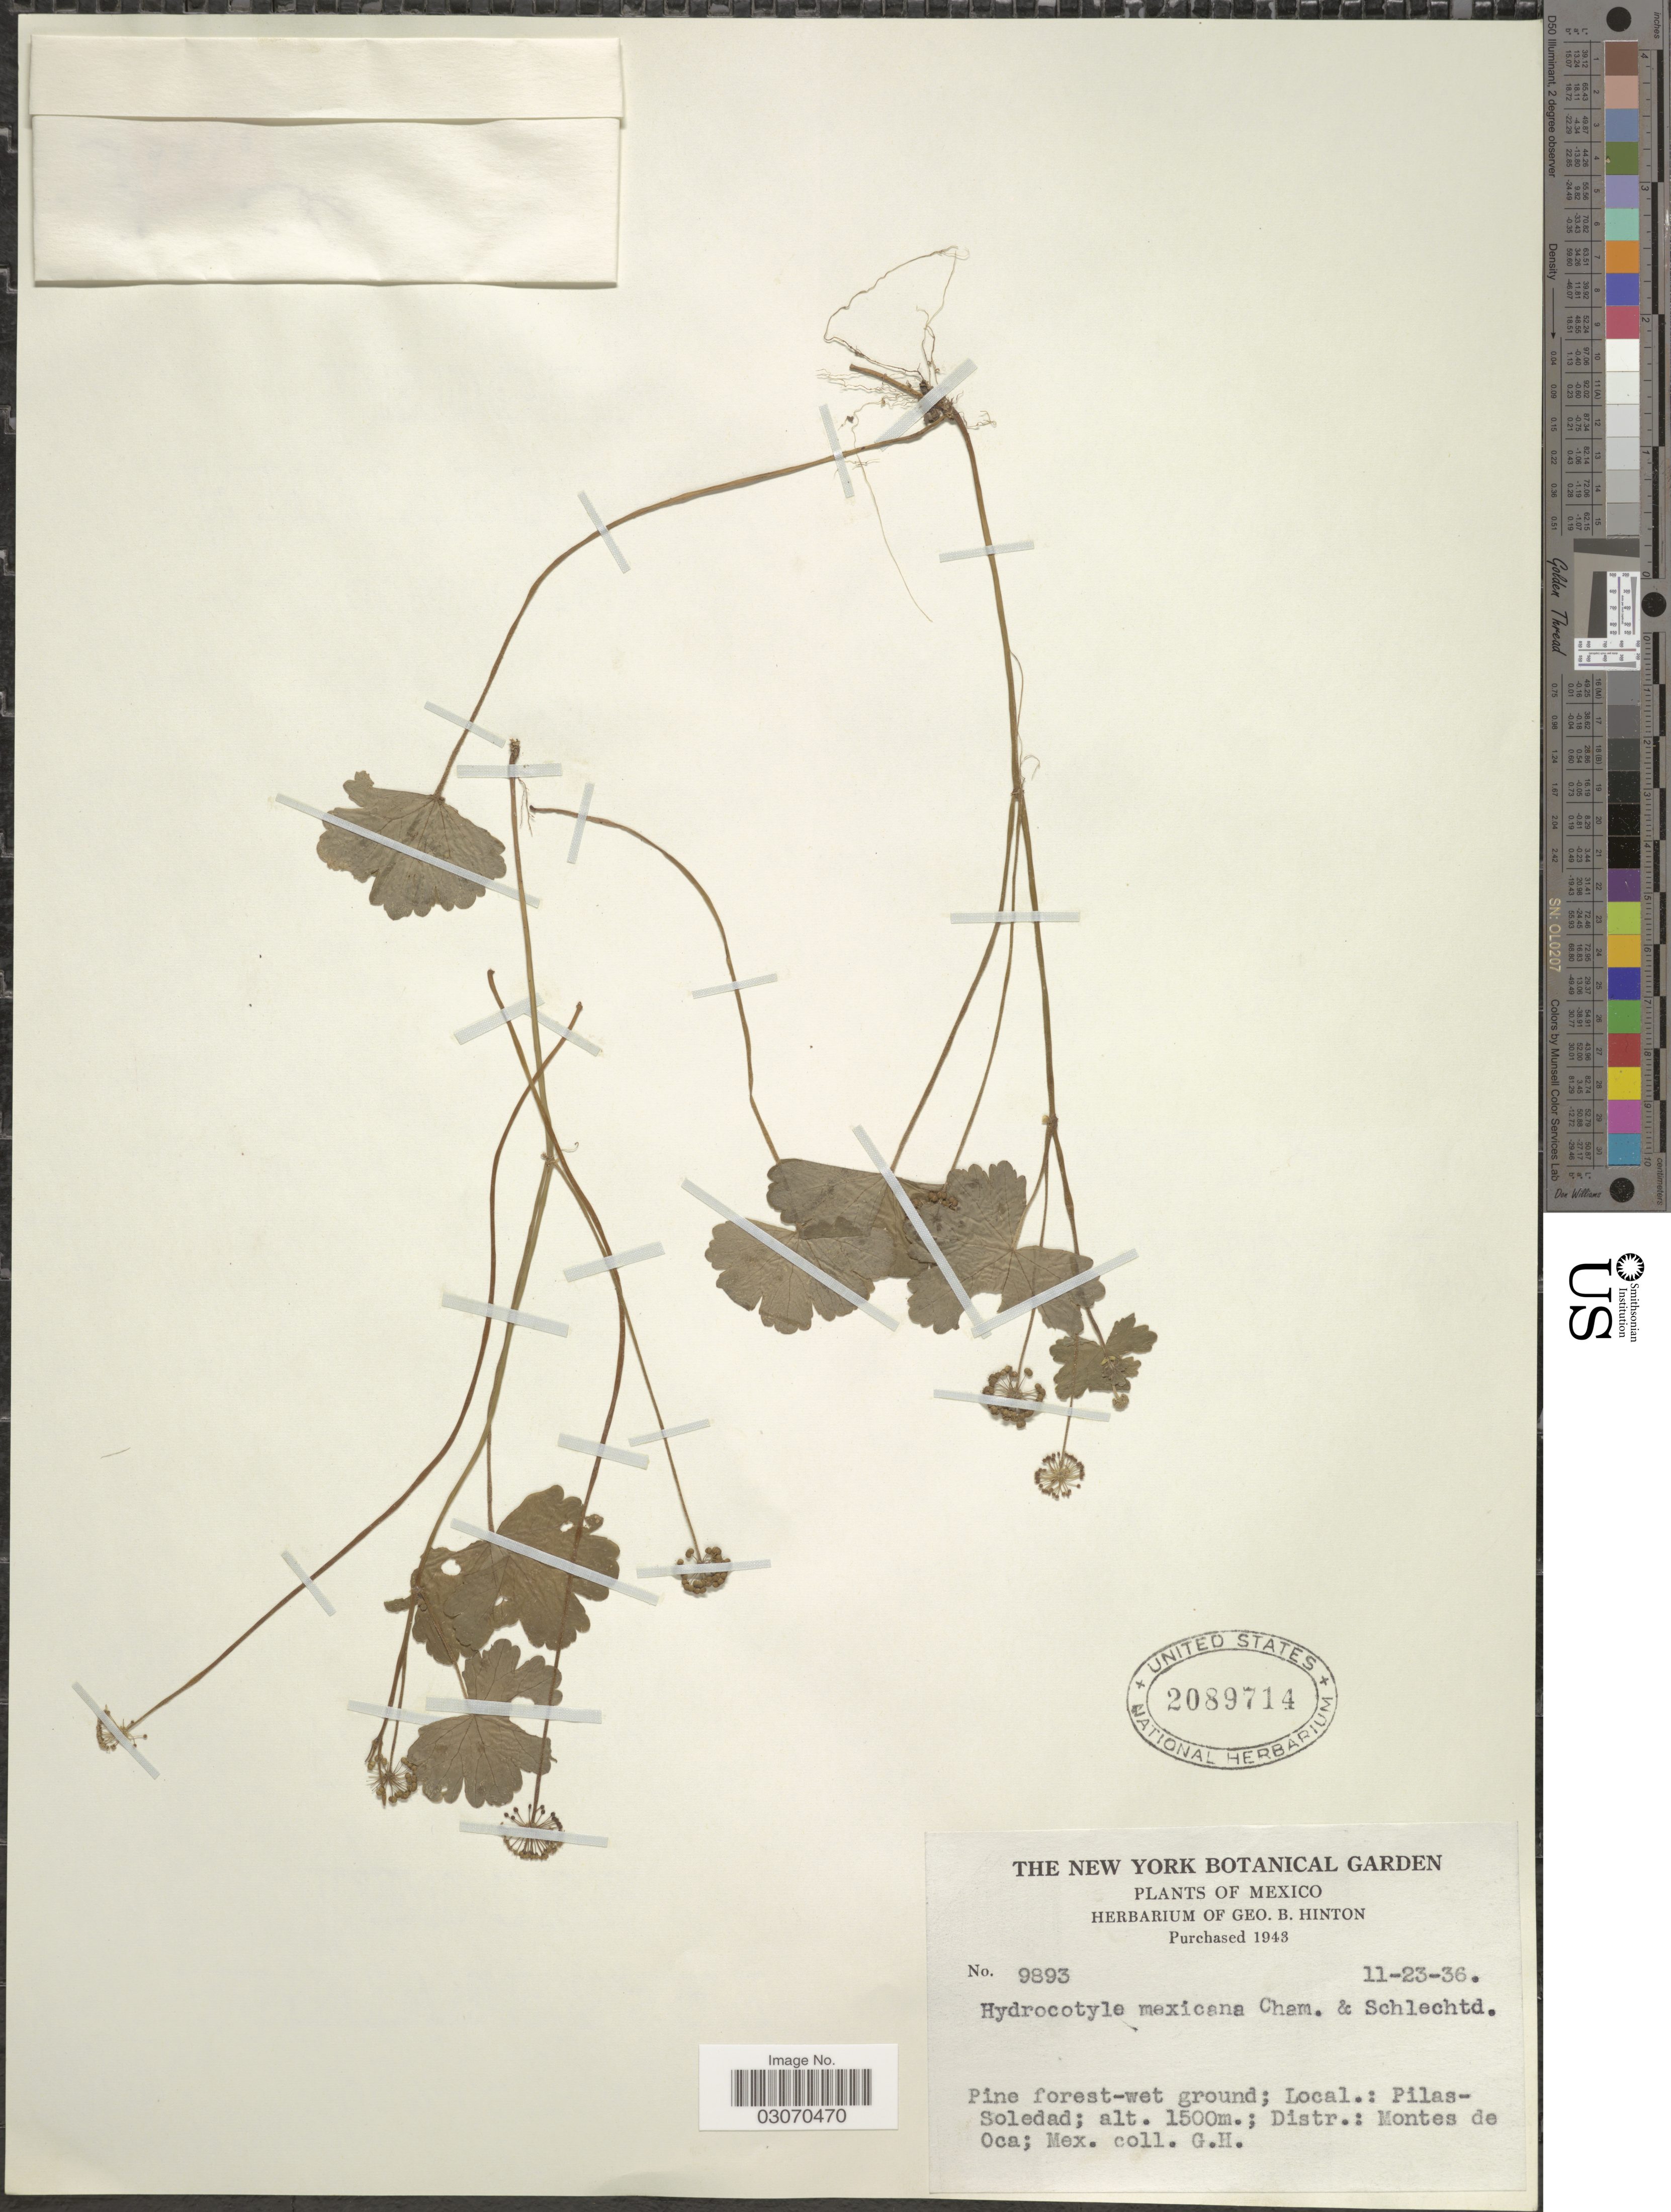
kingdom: Plantae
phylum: Tracheophyta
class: Magnoliopsida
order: Apiales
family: Araliaceae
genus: Hydrocotyle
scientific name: Hydrocotyle mexicana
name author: Schltdl. & Cham.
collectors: G. B. Hinton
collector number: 9893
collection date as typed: Transcribed d/m/y: 23/11/36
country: Mexico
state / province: Guerrero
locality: Pilas-Soledad, Distr.: Montes de Oca.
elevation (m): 1500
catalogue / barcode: US 2089714